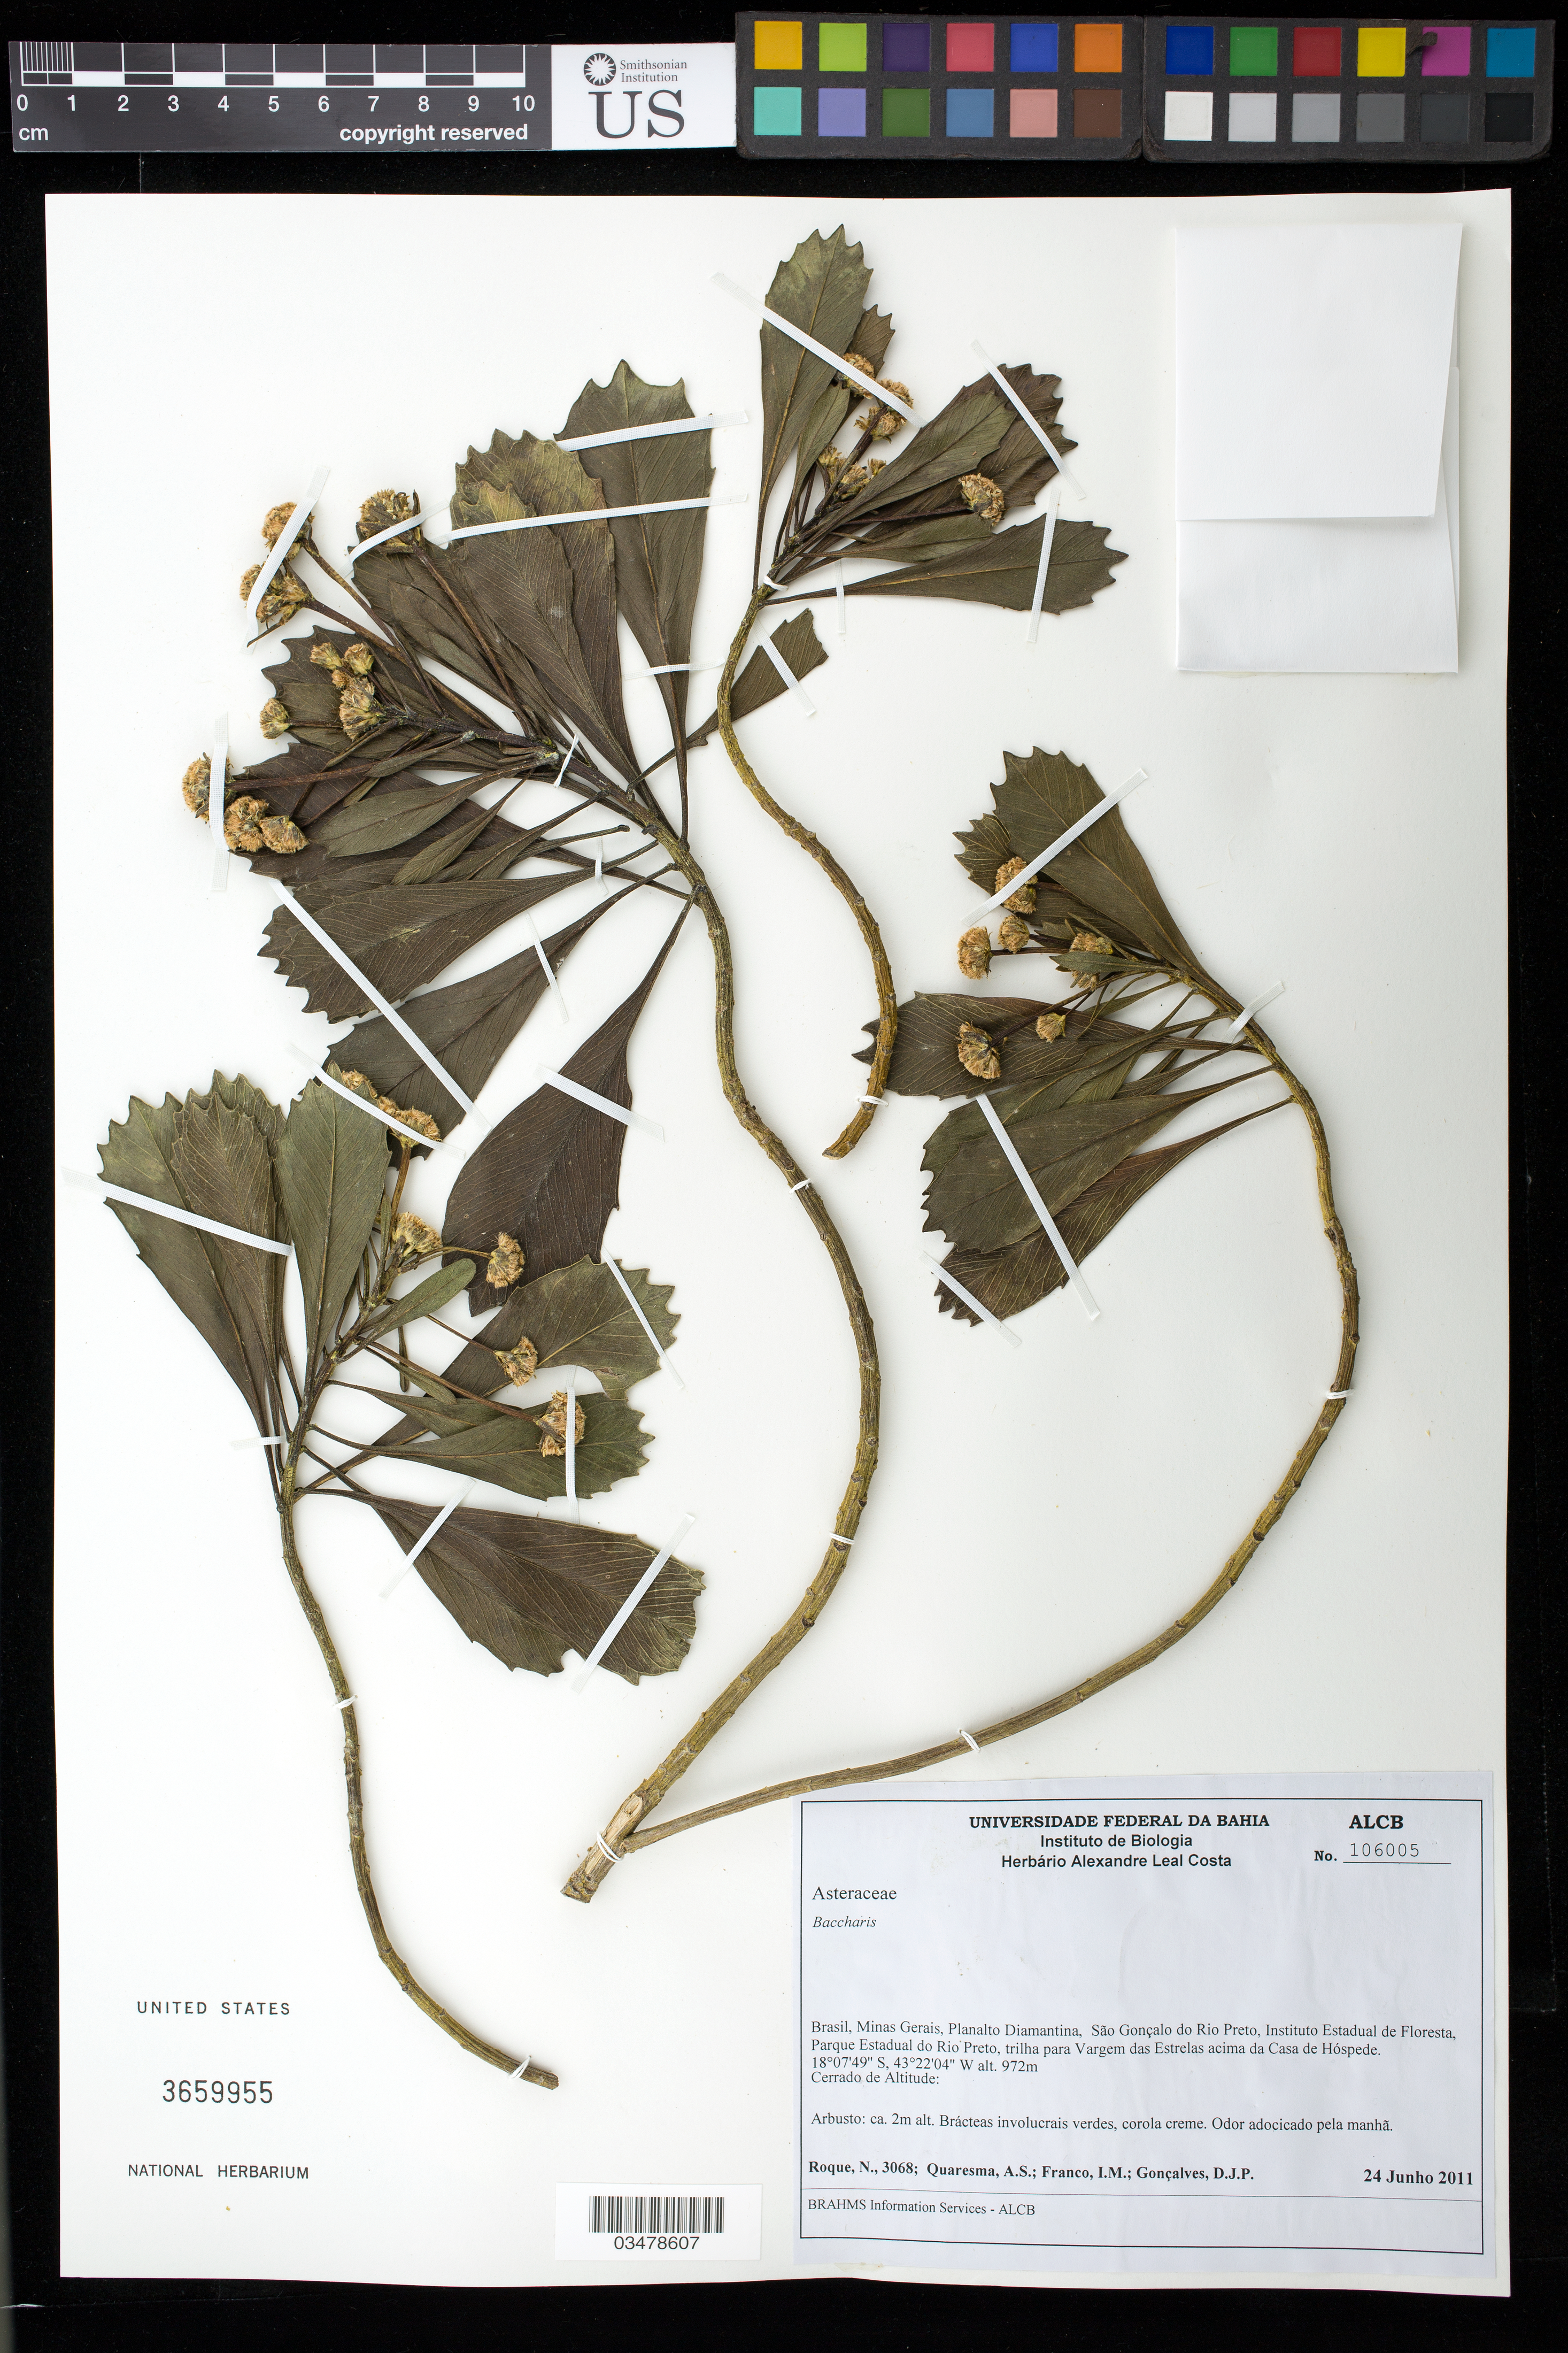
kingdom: Plantae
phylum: Tracheophyta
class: Magnoliopsida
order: Asterales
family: Asteraceae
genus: Baccharis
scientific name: Baccharis sp.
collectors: N. Roque, A. Quaresma, I. Franco & D. Gonçalves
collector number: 3068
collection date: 2011-06-24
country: Brazil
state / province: Minas Gerais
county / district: São Gonçalo do Rio Preto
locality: Planalto Diamantina, Instituto Estadual de Floresta, Parque Estadual do Rio Preto, trilha para Vargem das Estrelas acima da Casa de Hospede.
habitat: Cerrado de altitude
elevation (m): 972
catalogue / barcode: US 3659955